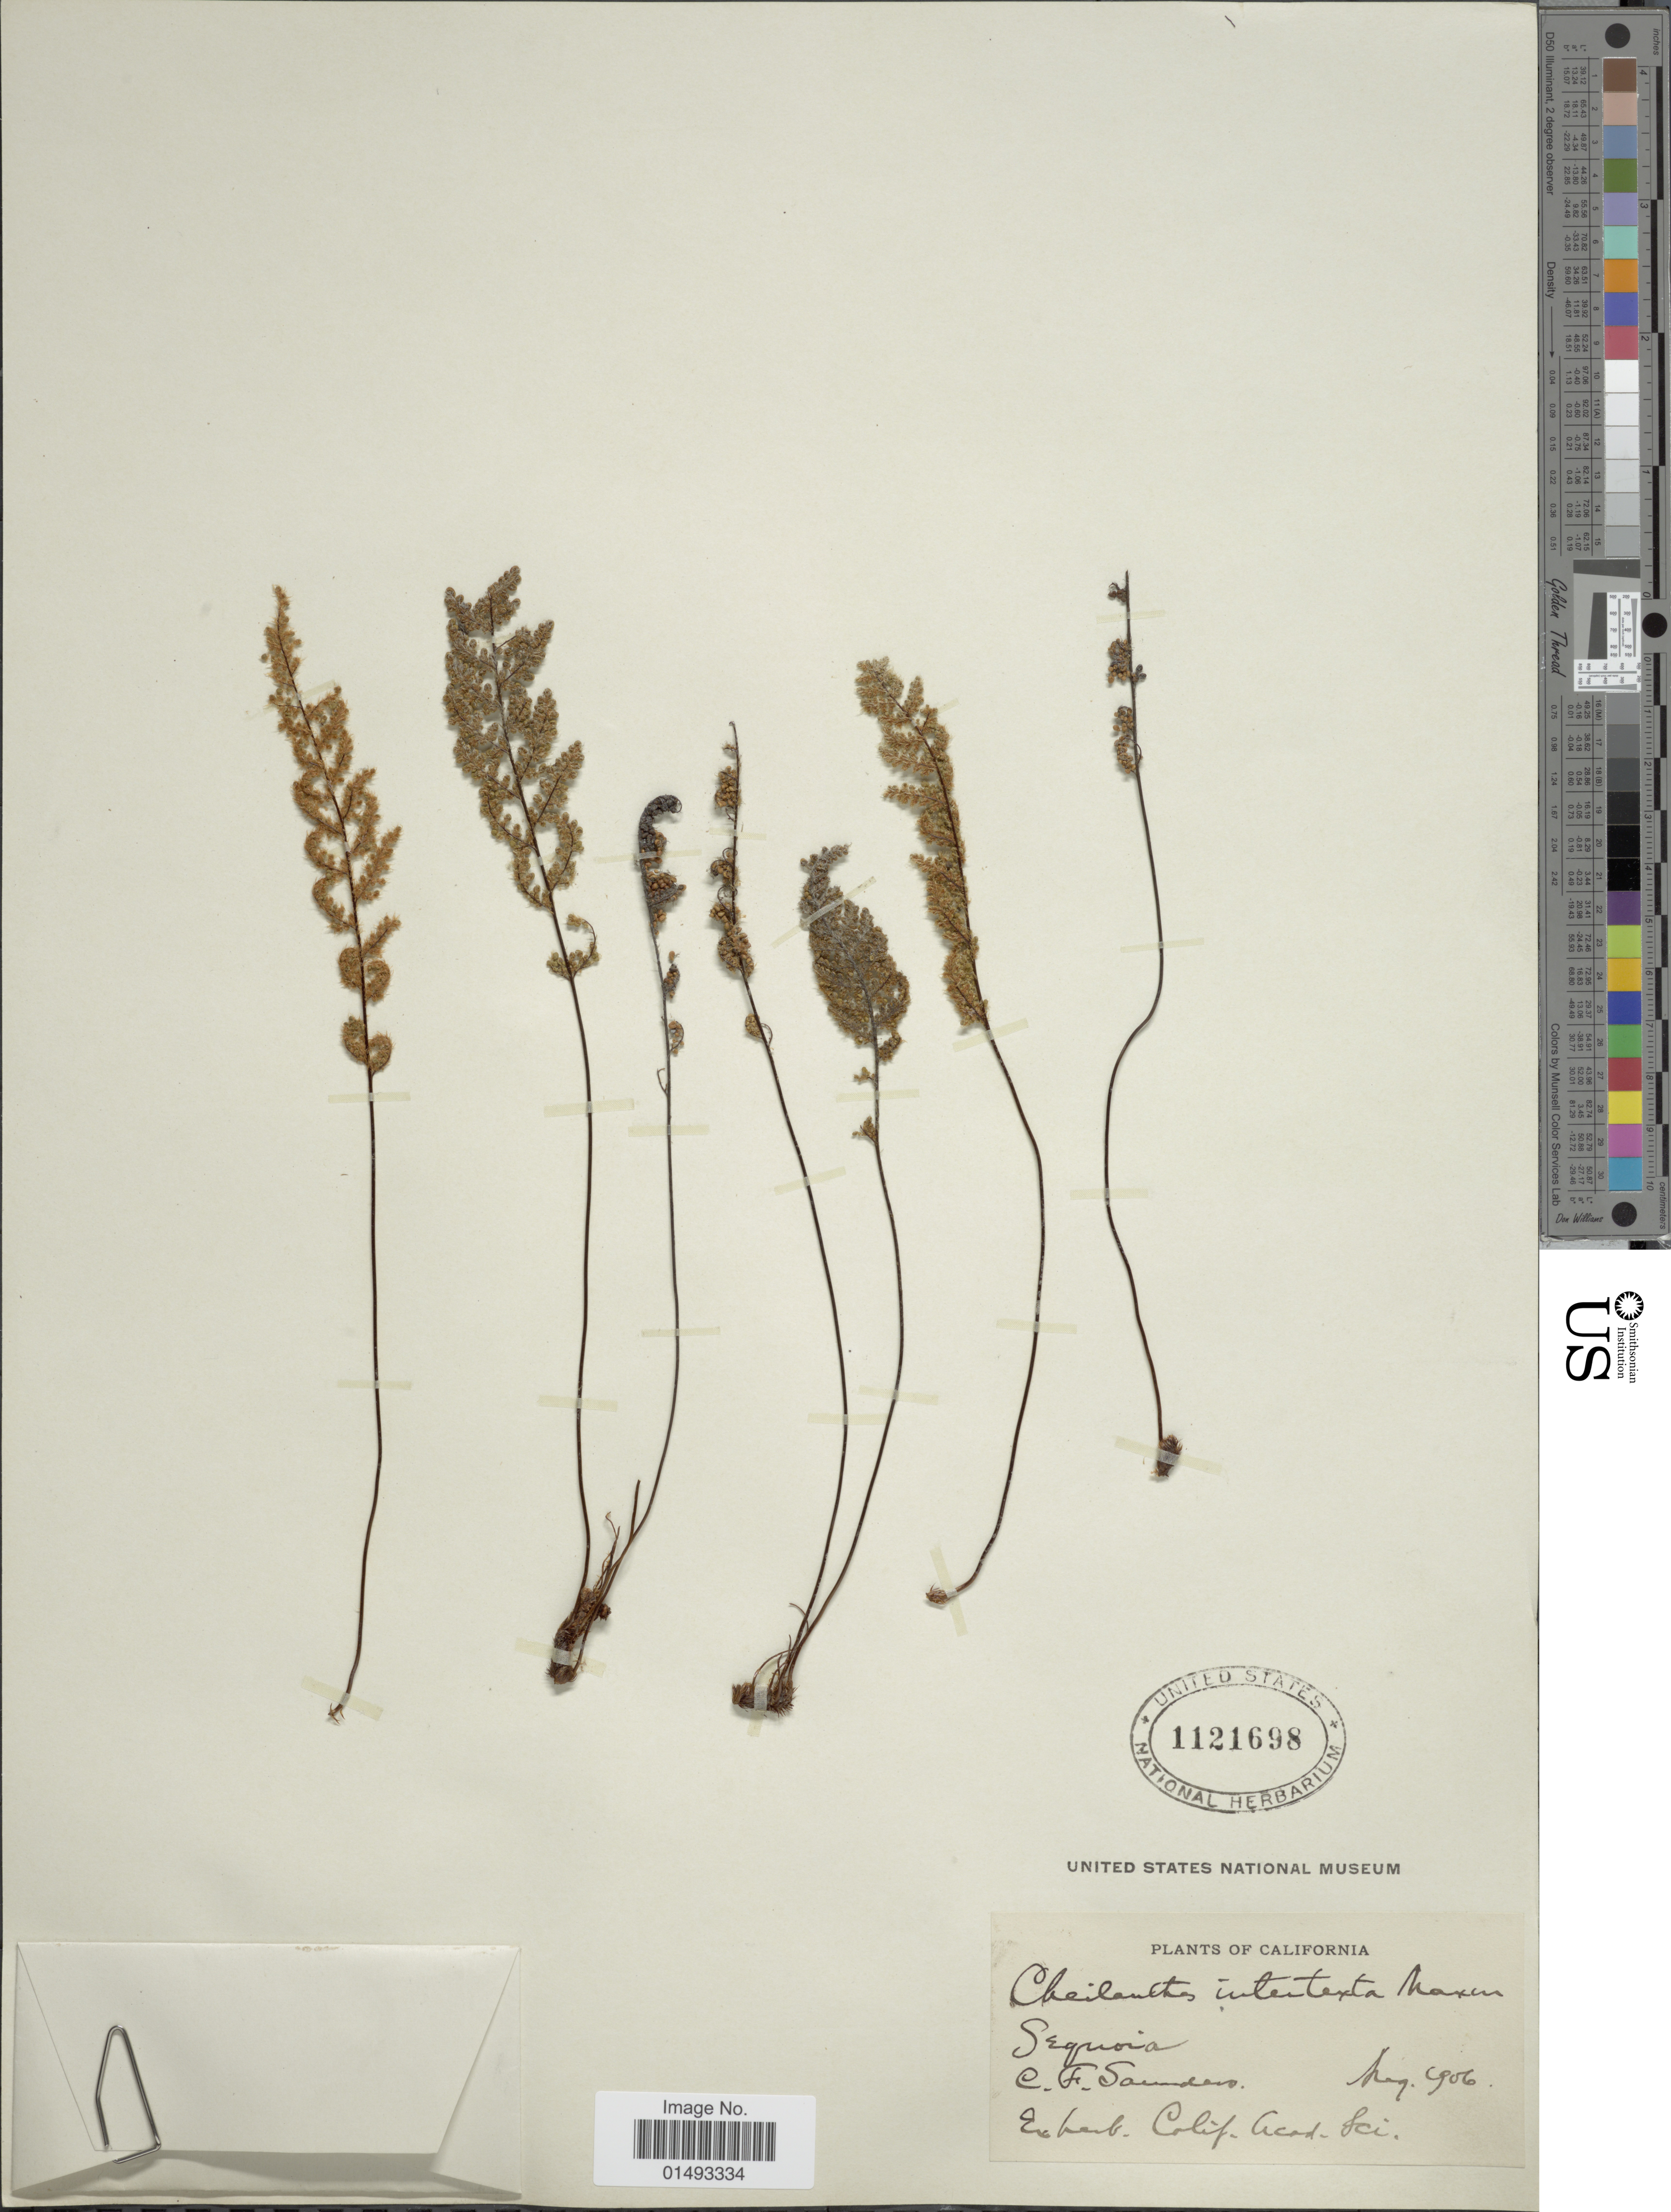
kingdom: Plantae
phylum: Tracheophyta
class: Polypodiopsida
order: Polypodiales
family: Pteridaceae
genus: Myriopteris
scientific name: Myriopteris intertexta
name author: (Maxon) Grusz & Windham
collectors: C. Sanders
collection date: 1906-08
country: United States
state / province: California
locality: Sequoia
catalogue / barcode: US 1121698